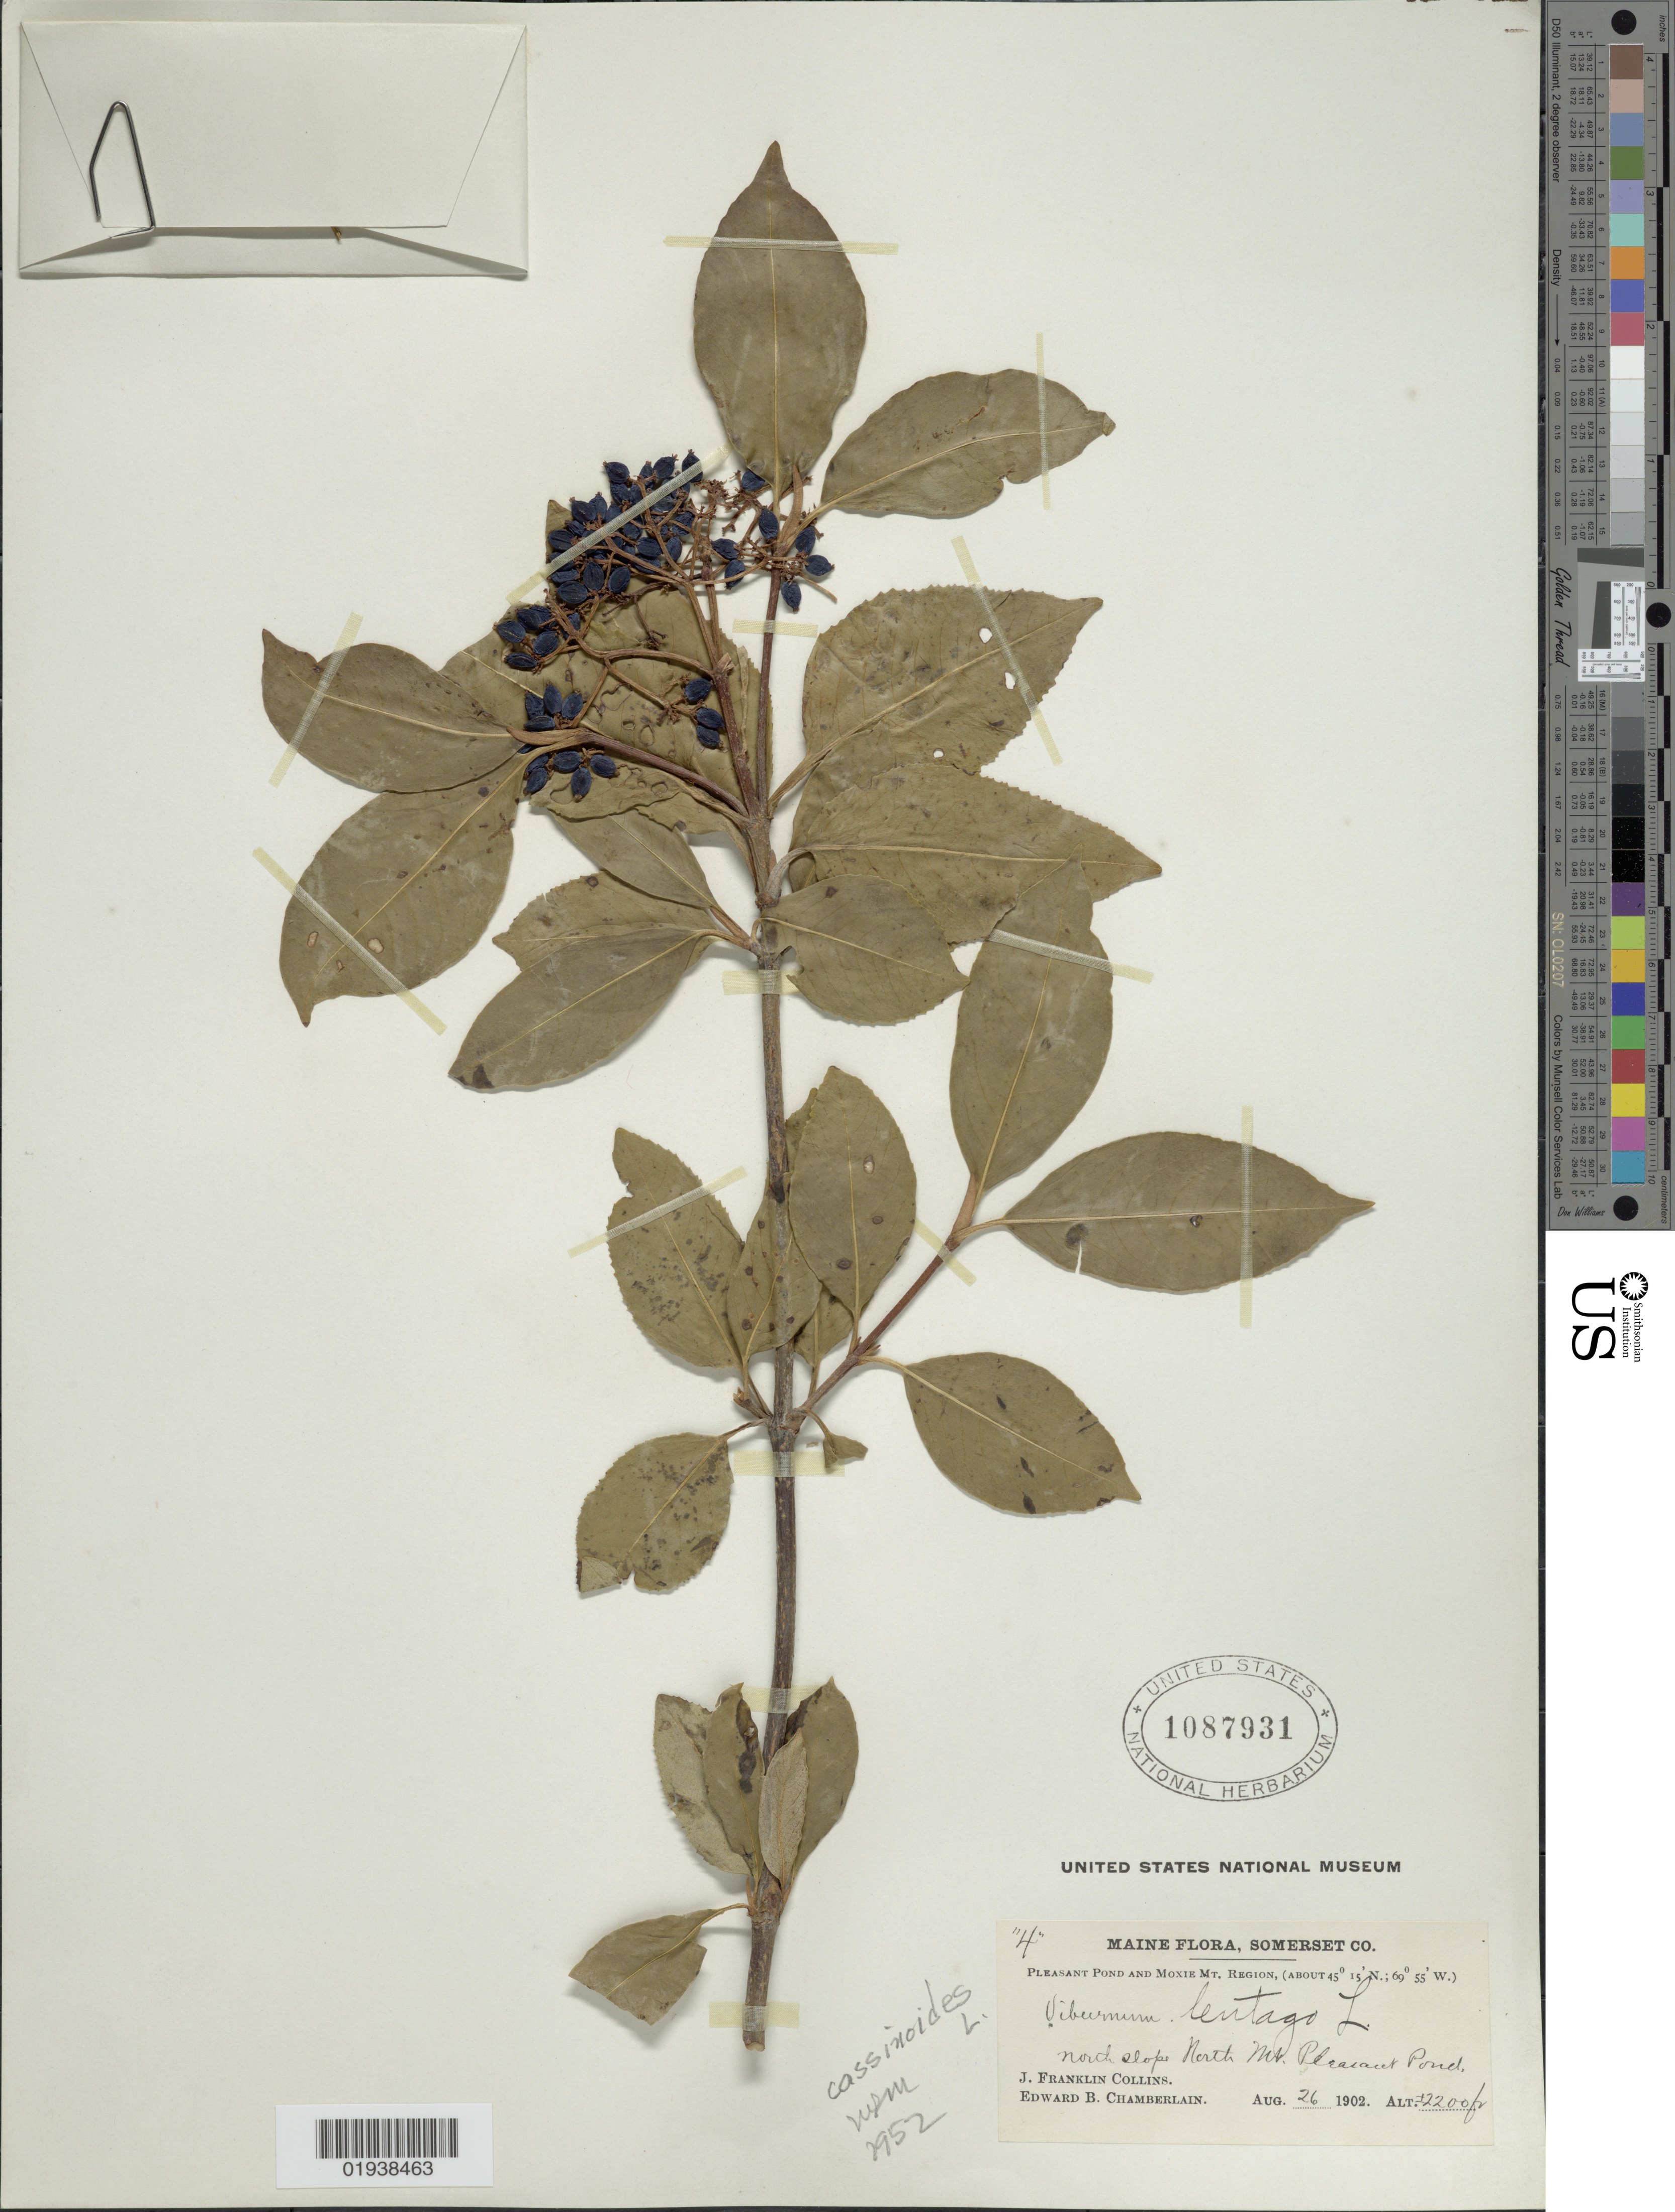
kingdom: Plantae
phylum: Tracheophyta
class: Magnoliopsida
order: Dipsacales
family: Viburnaceae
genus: Viburnum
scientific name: Viburnum cassinoides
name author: L.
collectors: J. Collins & E. Chamberlain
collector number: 4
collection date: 1902-08-26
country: United States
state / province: Maine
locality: Somerset Co. Pleasant Pond and Moxie Mt. Region. North slope North Mt. Pleasant Pond.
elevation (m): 671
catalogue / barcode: US 1087931